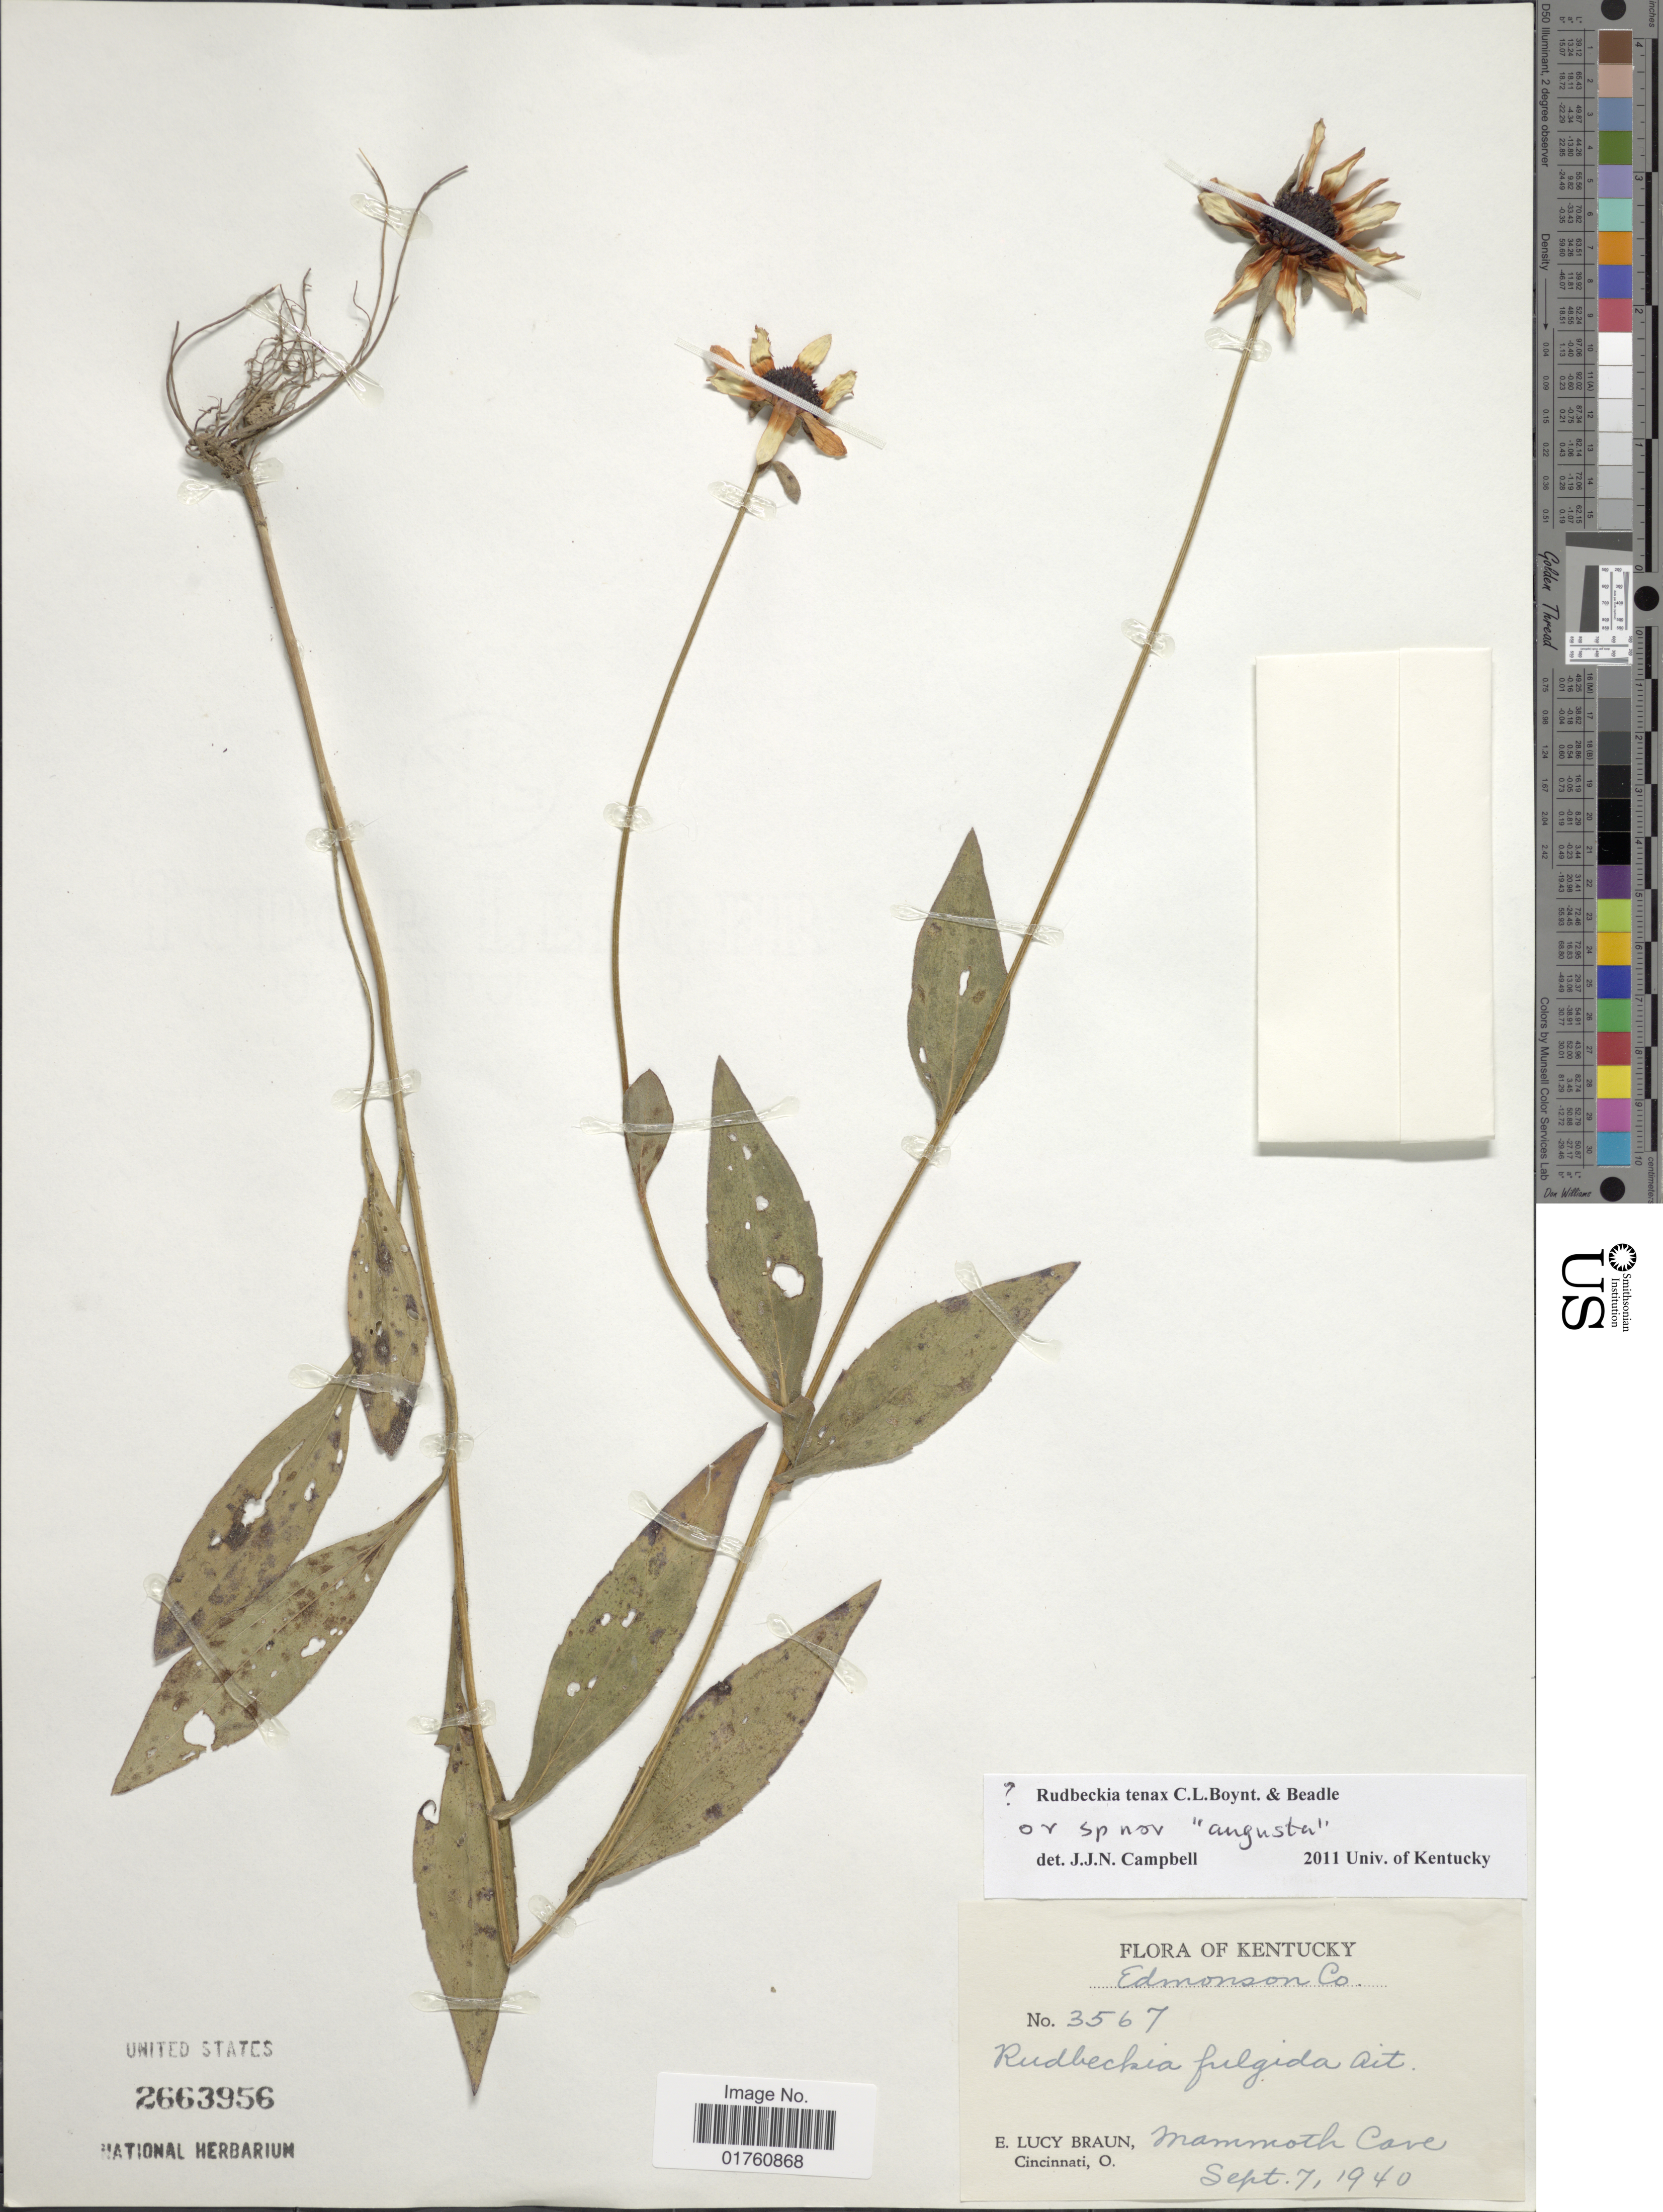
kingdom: Plantae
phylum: Tracheophyta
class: Magnoliopsida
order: Asterales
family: Asteraceae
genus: Rudbeckia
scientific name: Rudbeckia fulgida aff. tenax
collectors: E. L. Braun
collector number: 3567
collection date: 1940-09-07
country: United States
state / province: Kentucky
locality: Edmonson Co, Mammoth Cave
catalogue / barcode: US 2663956